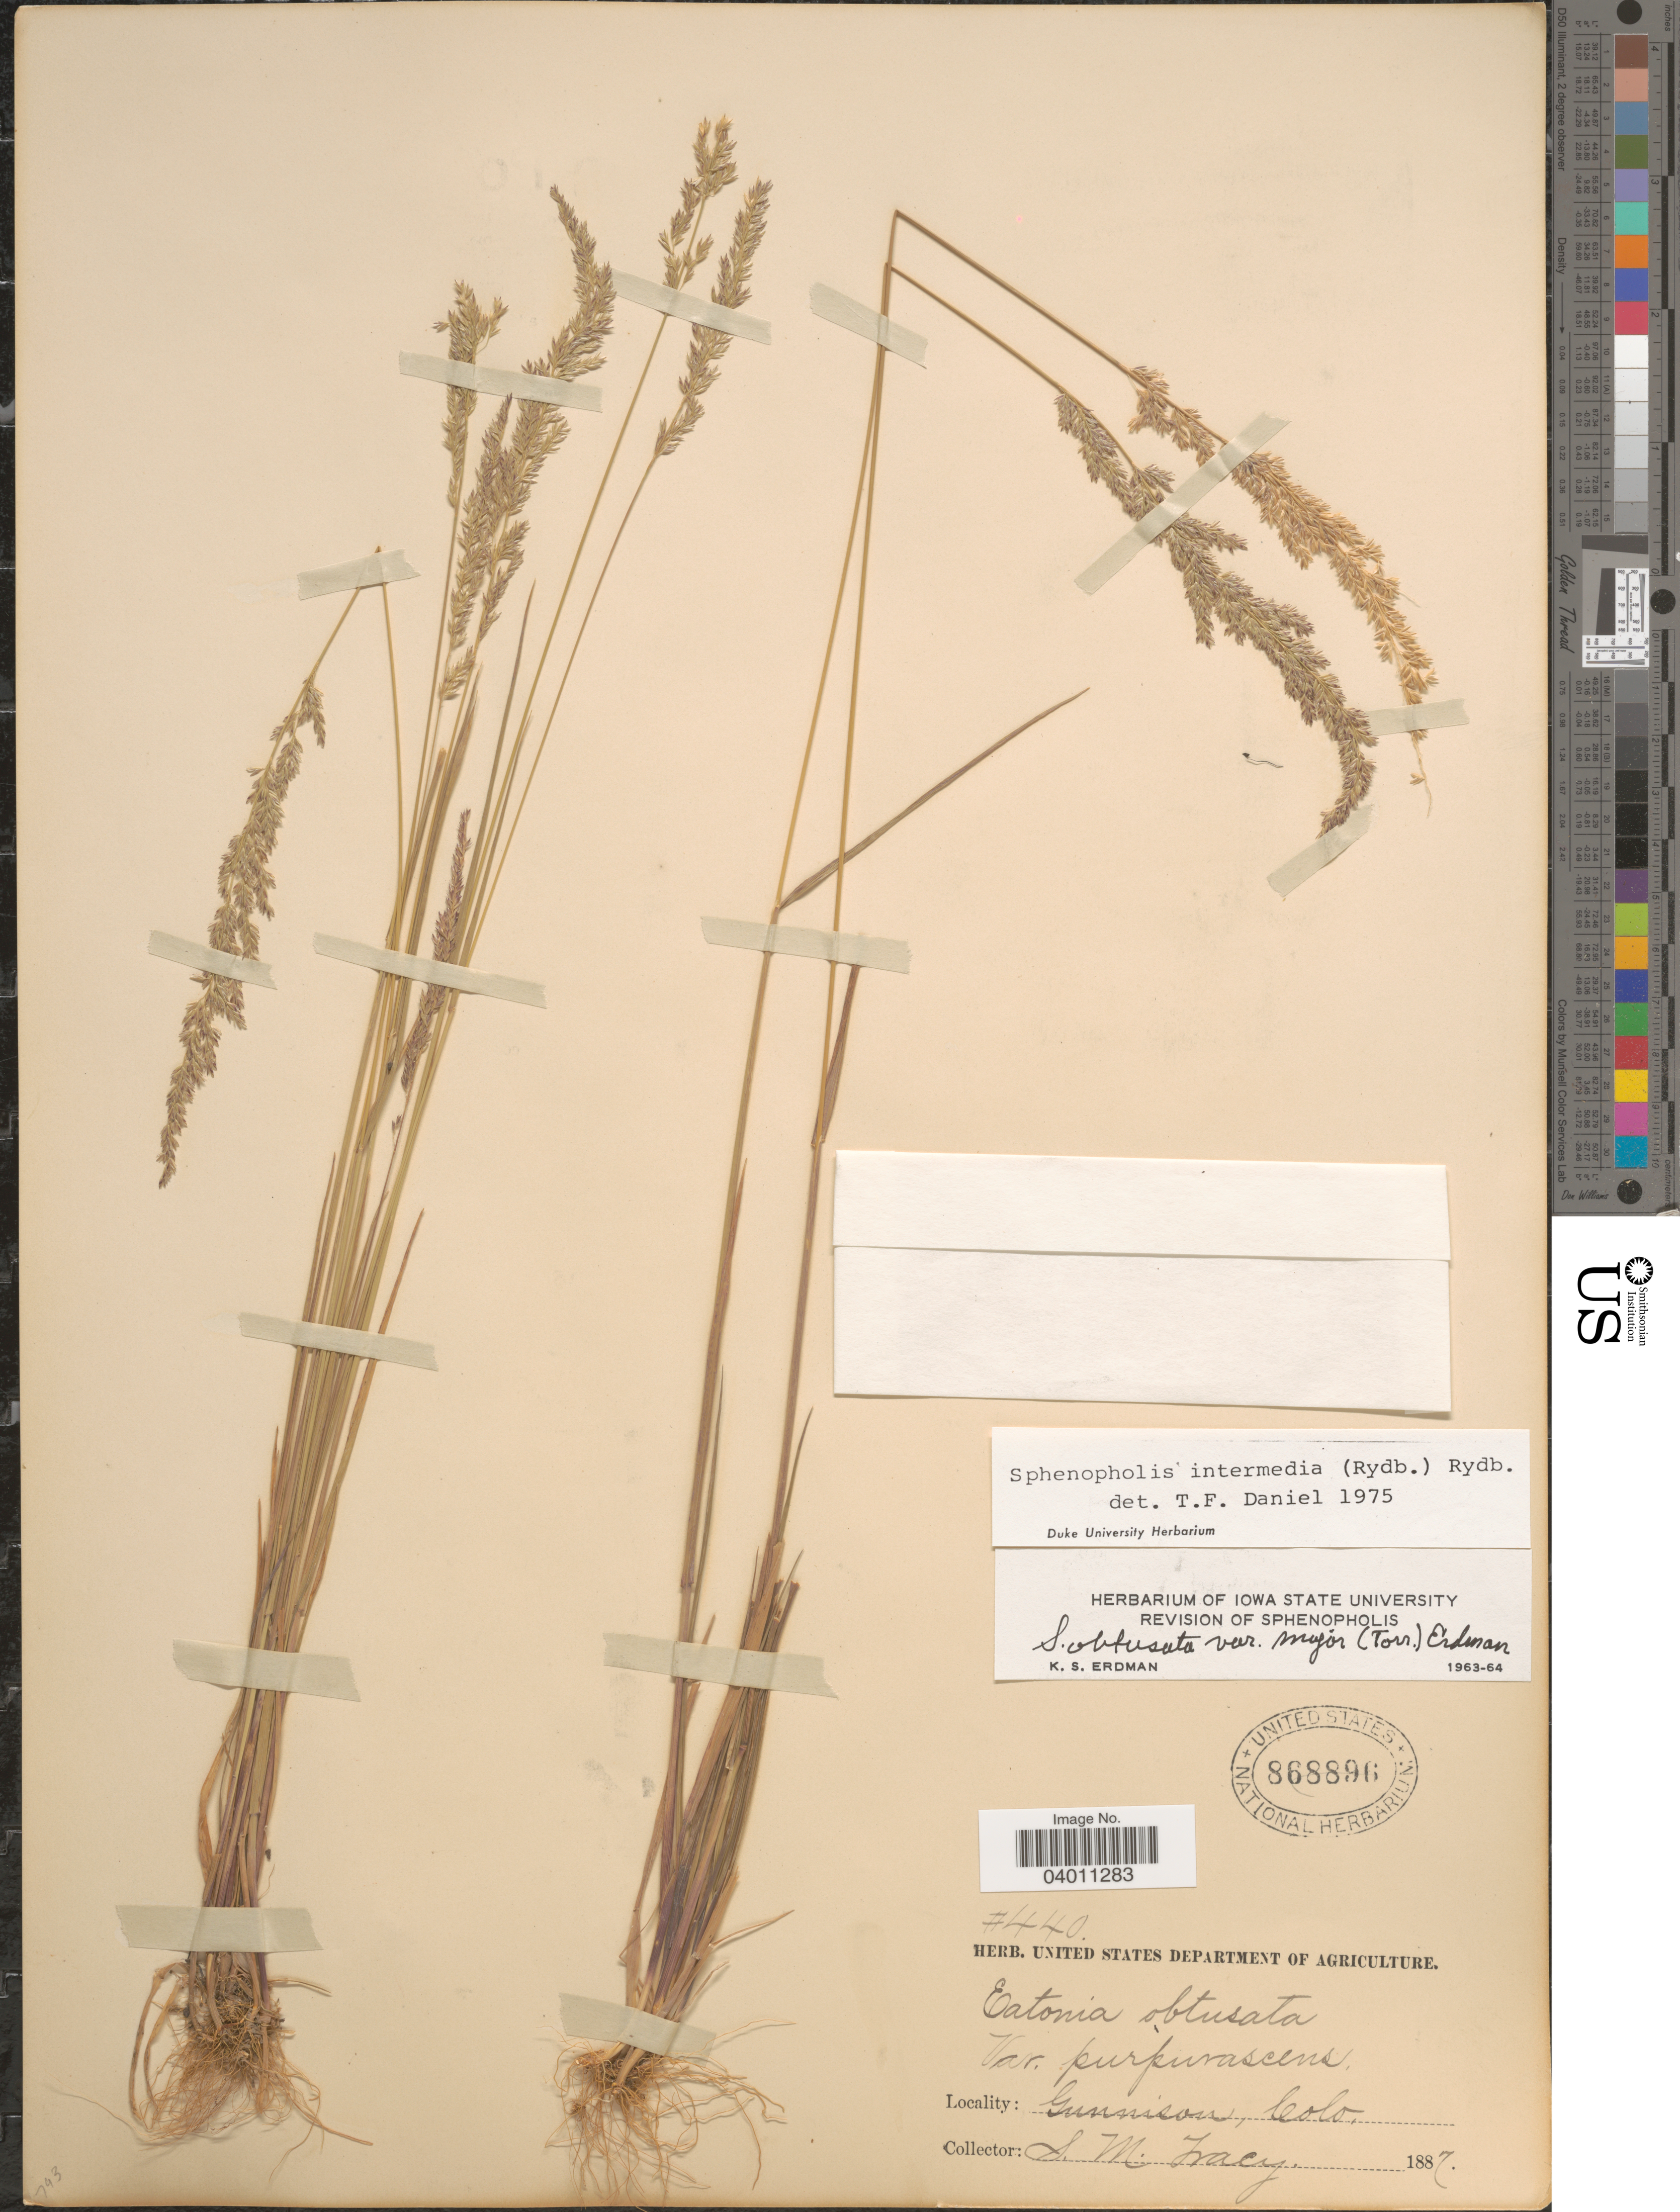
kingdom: Plantae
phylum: Tracheophyta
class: Liliopsida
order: Poales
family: Poaceae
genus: Sphenopholis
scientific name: Sphenopholis intermedia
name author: (Rydb.) Rydb.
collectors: S. M. Tracy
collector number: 440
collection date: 1887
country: United States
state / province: Colorado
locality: Gunnison.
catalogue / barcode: US 868896